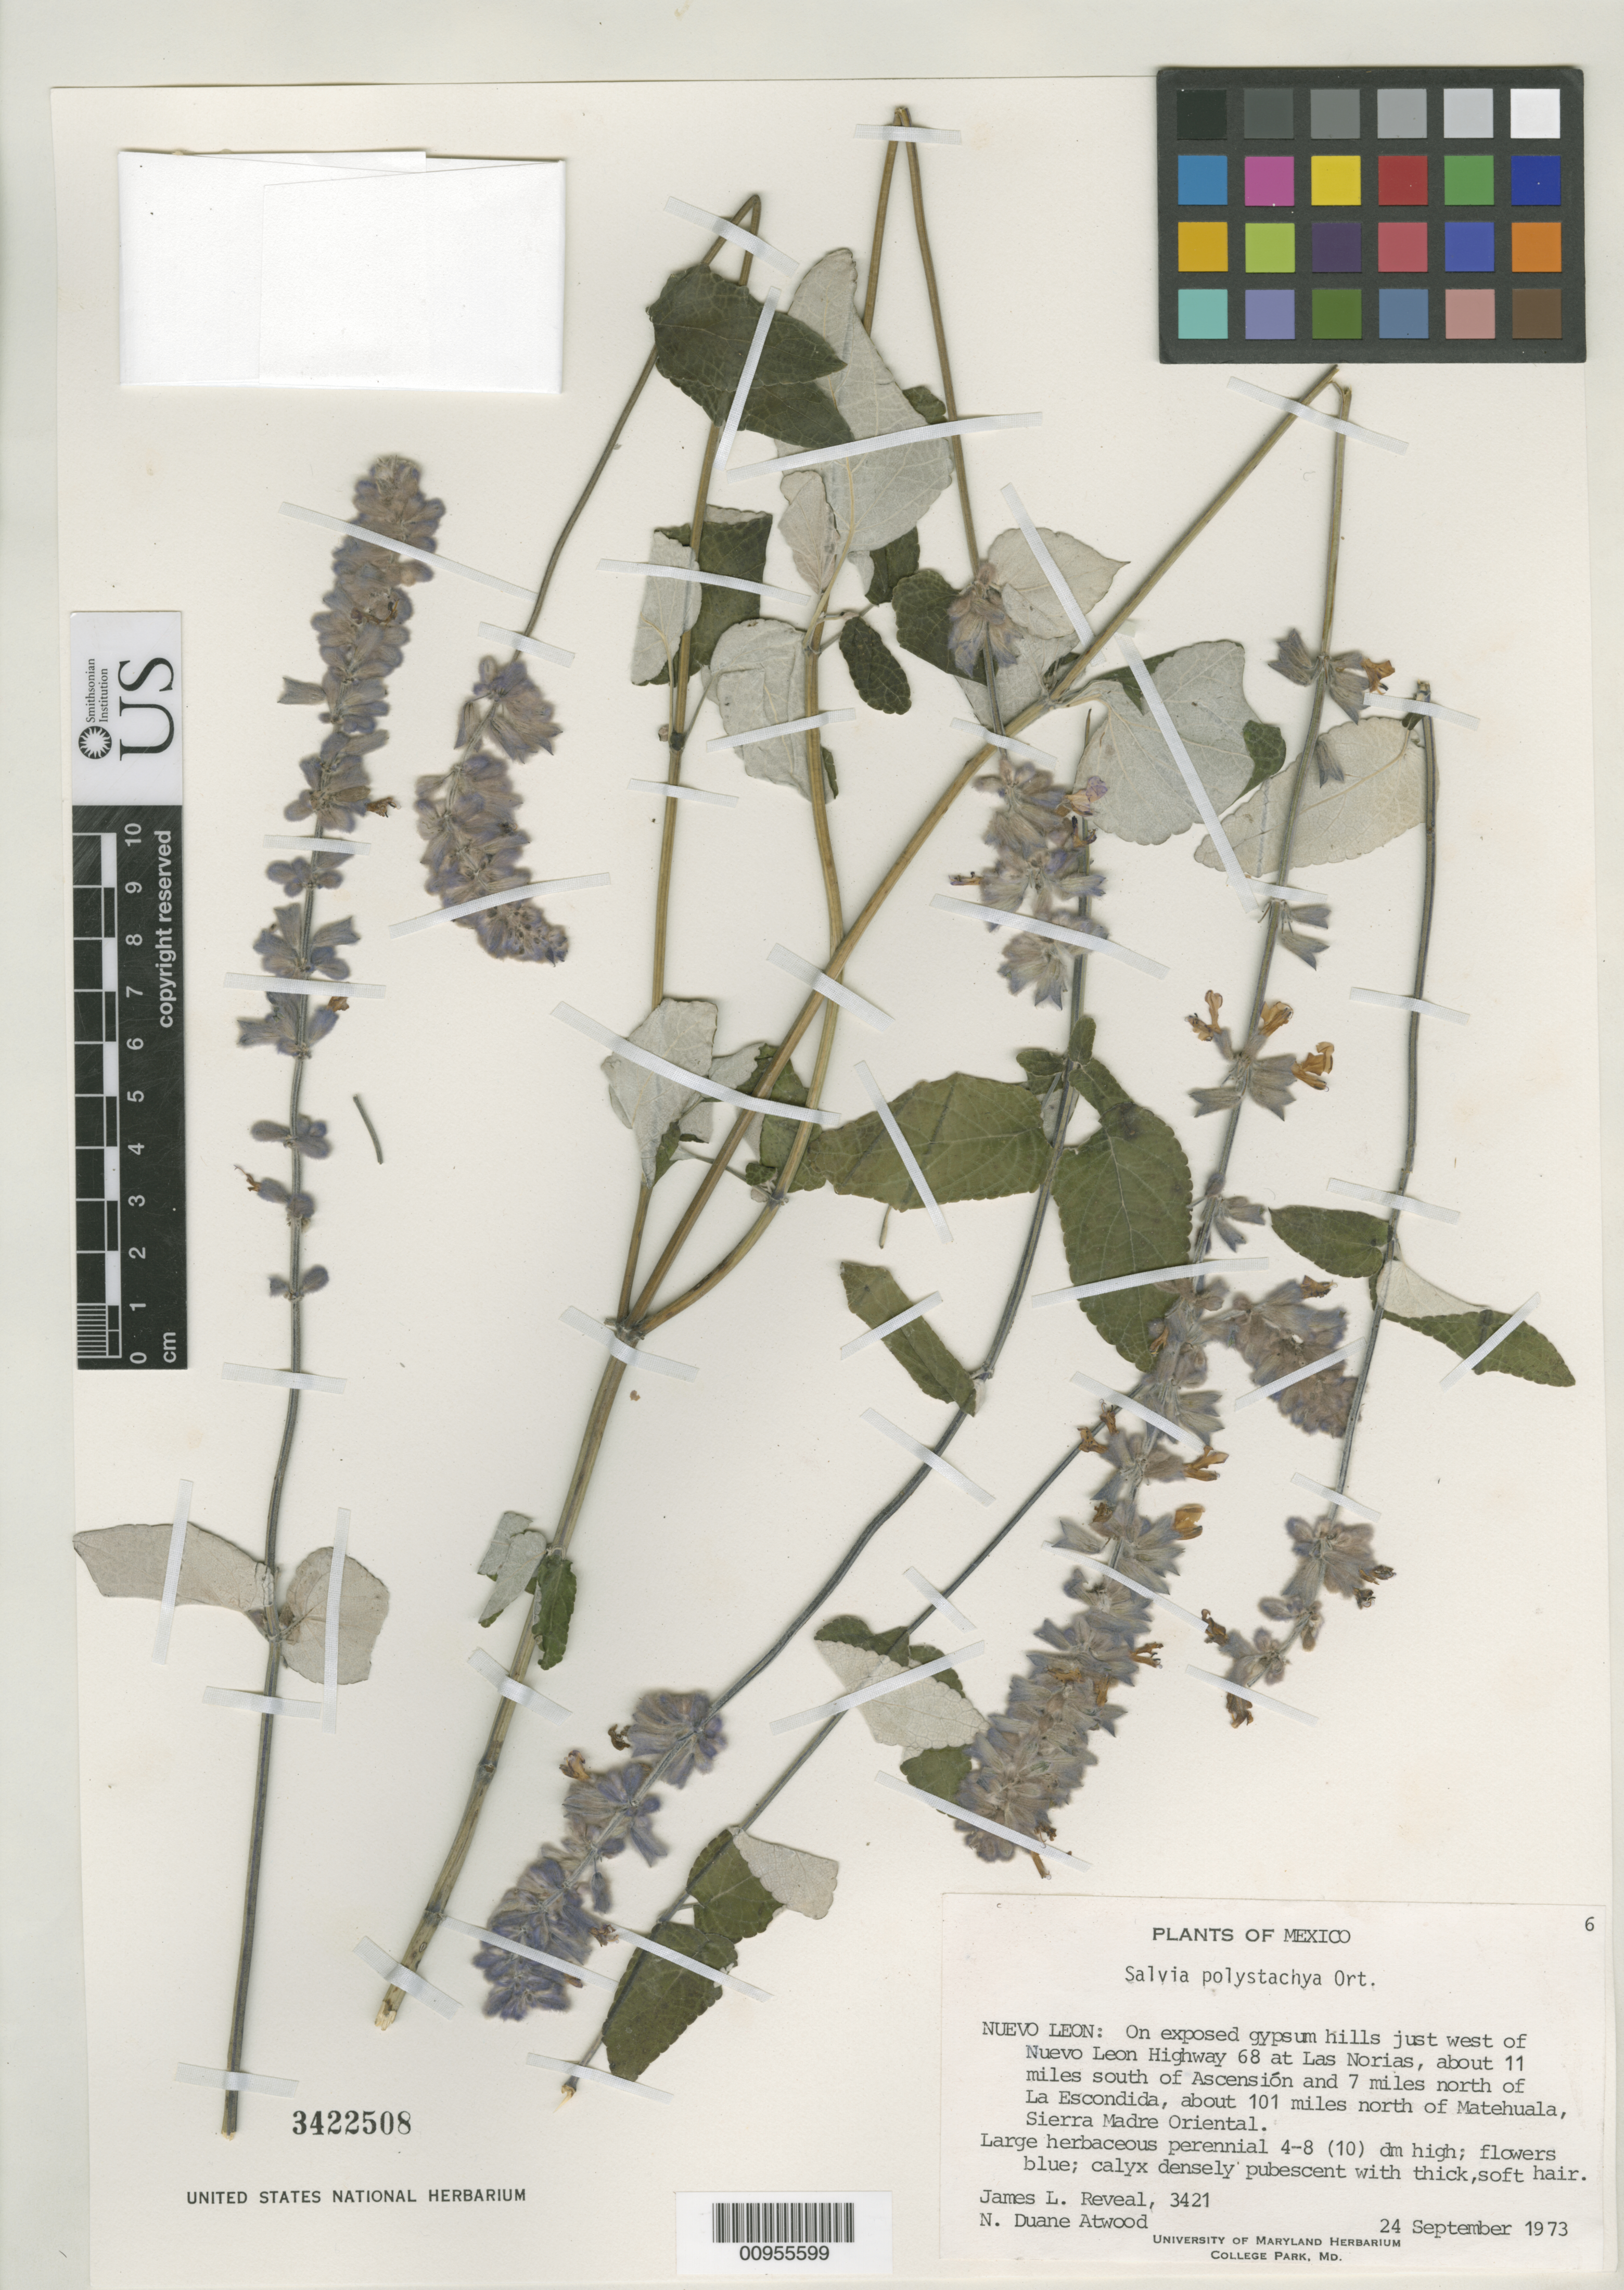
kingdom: Plantae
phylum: Tracheophyta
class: Magnoliopsida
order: Lamiales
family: Lamiaceae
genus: Salvia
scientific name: Salvia gypsophila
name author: B.L. Turner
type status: Isotype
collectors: J. L. Reveal & N. Atwood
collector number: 3421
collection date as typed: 24 Sep 1973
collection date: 1973-09-24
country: Mexico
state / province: Nuevo León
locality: Nuevo Leon: on exposed gypsum hills just west of Nuevo Leon Highway 68 at Las Norias, about 11 miles south of Ascensión and 7 miles north of La Escondida, about 101 miles north of Matehuala, Sierra Madre Oriental.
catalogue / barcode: US 3422508